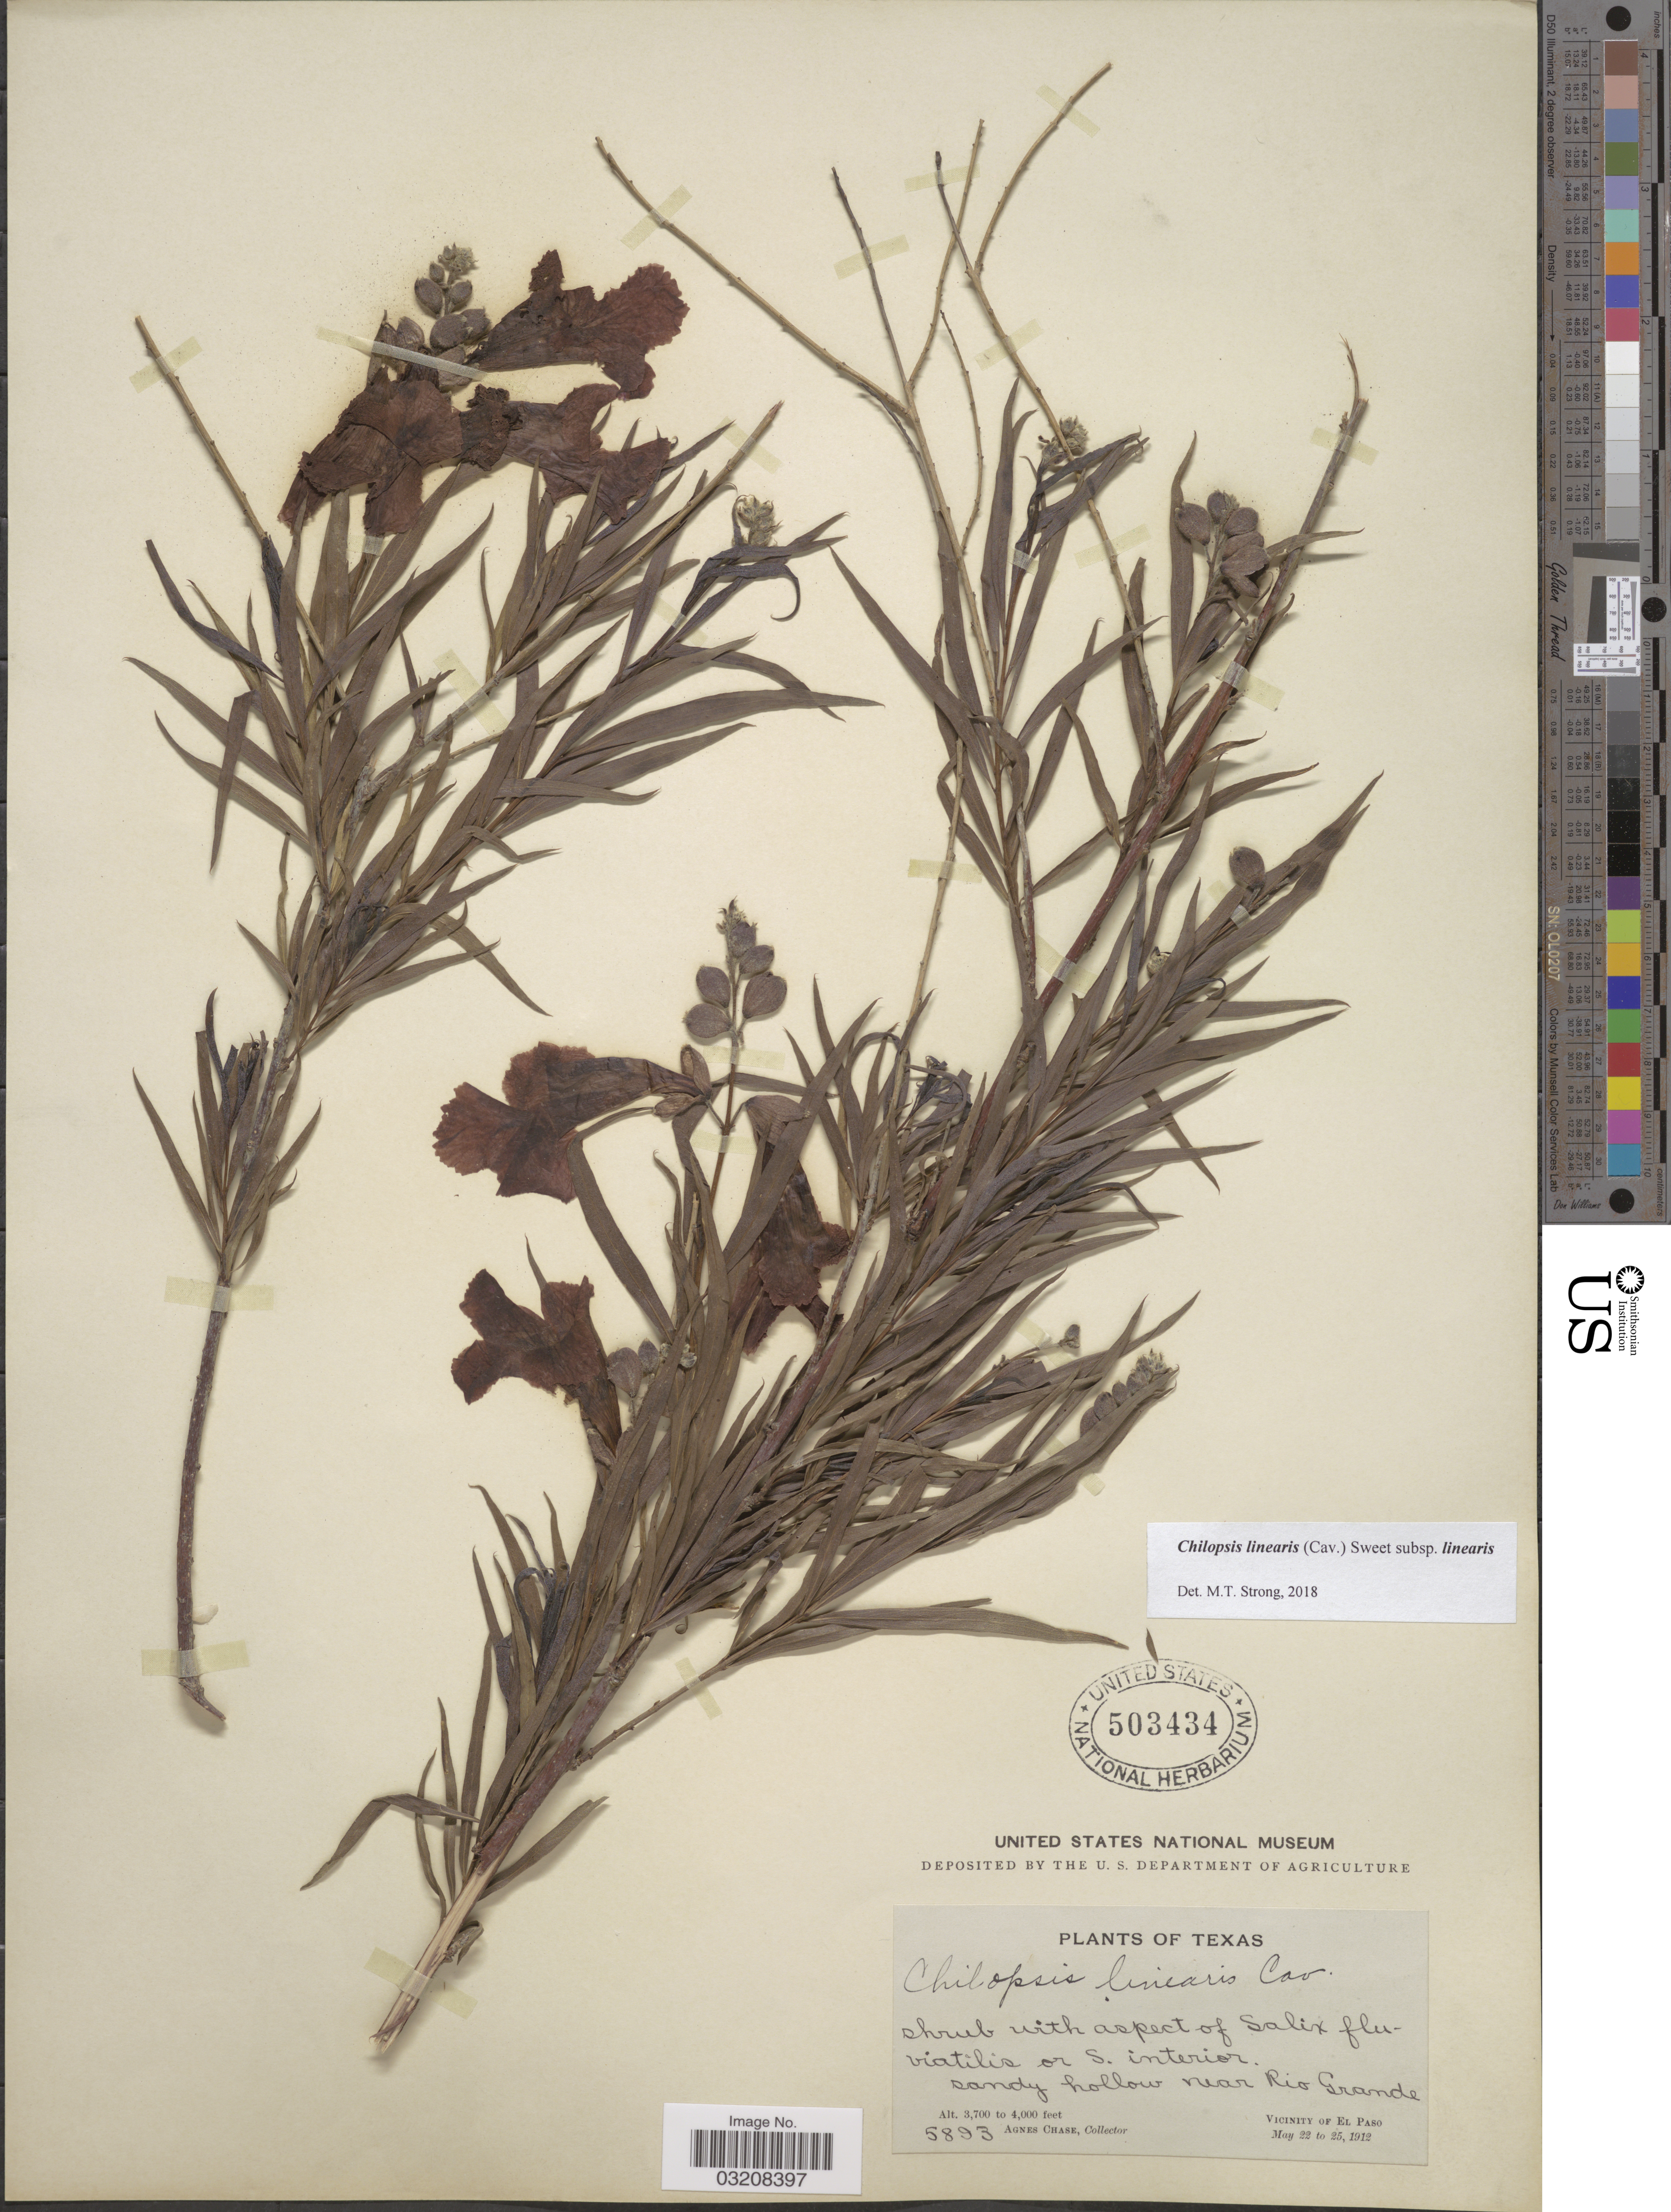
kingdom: Plantae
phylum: Tracheophyta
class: Magnoliopsida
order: Lamiales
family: Bignoniaceae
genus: Chilopsis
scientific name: Chilopsis linearis subsp. linearis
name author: (Cav.) Sweet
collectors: A. Chase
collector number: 5893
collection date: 1912-05-22/1912-05-25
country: United States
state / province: Texas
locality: Sandy hollow near Rio Grande. Vicinity of El Paso.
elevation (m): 1128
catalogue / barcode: US 503434